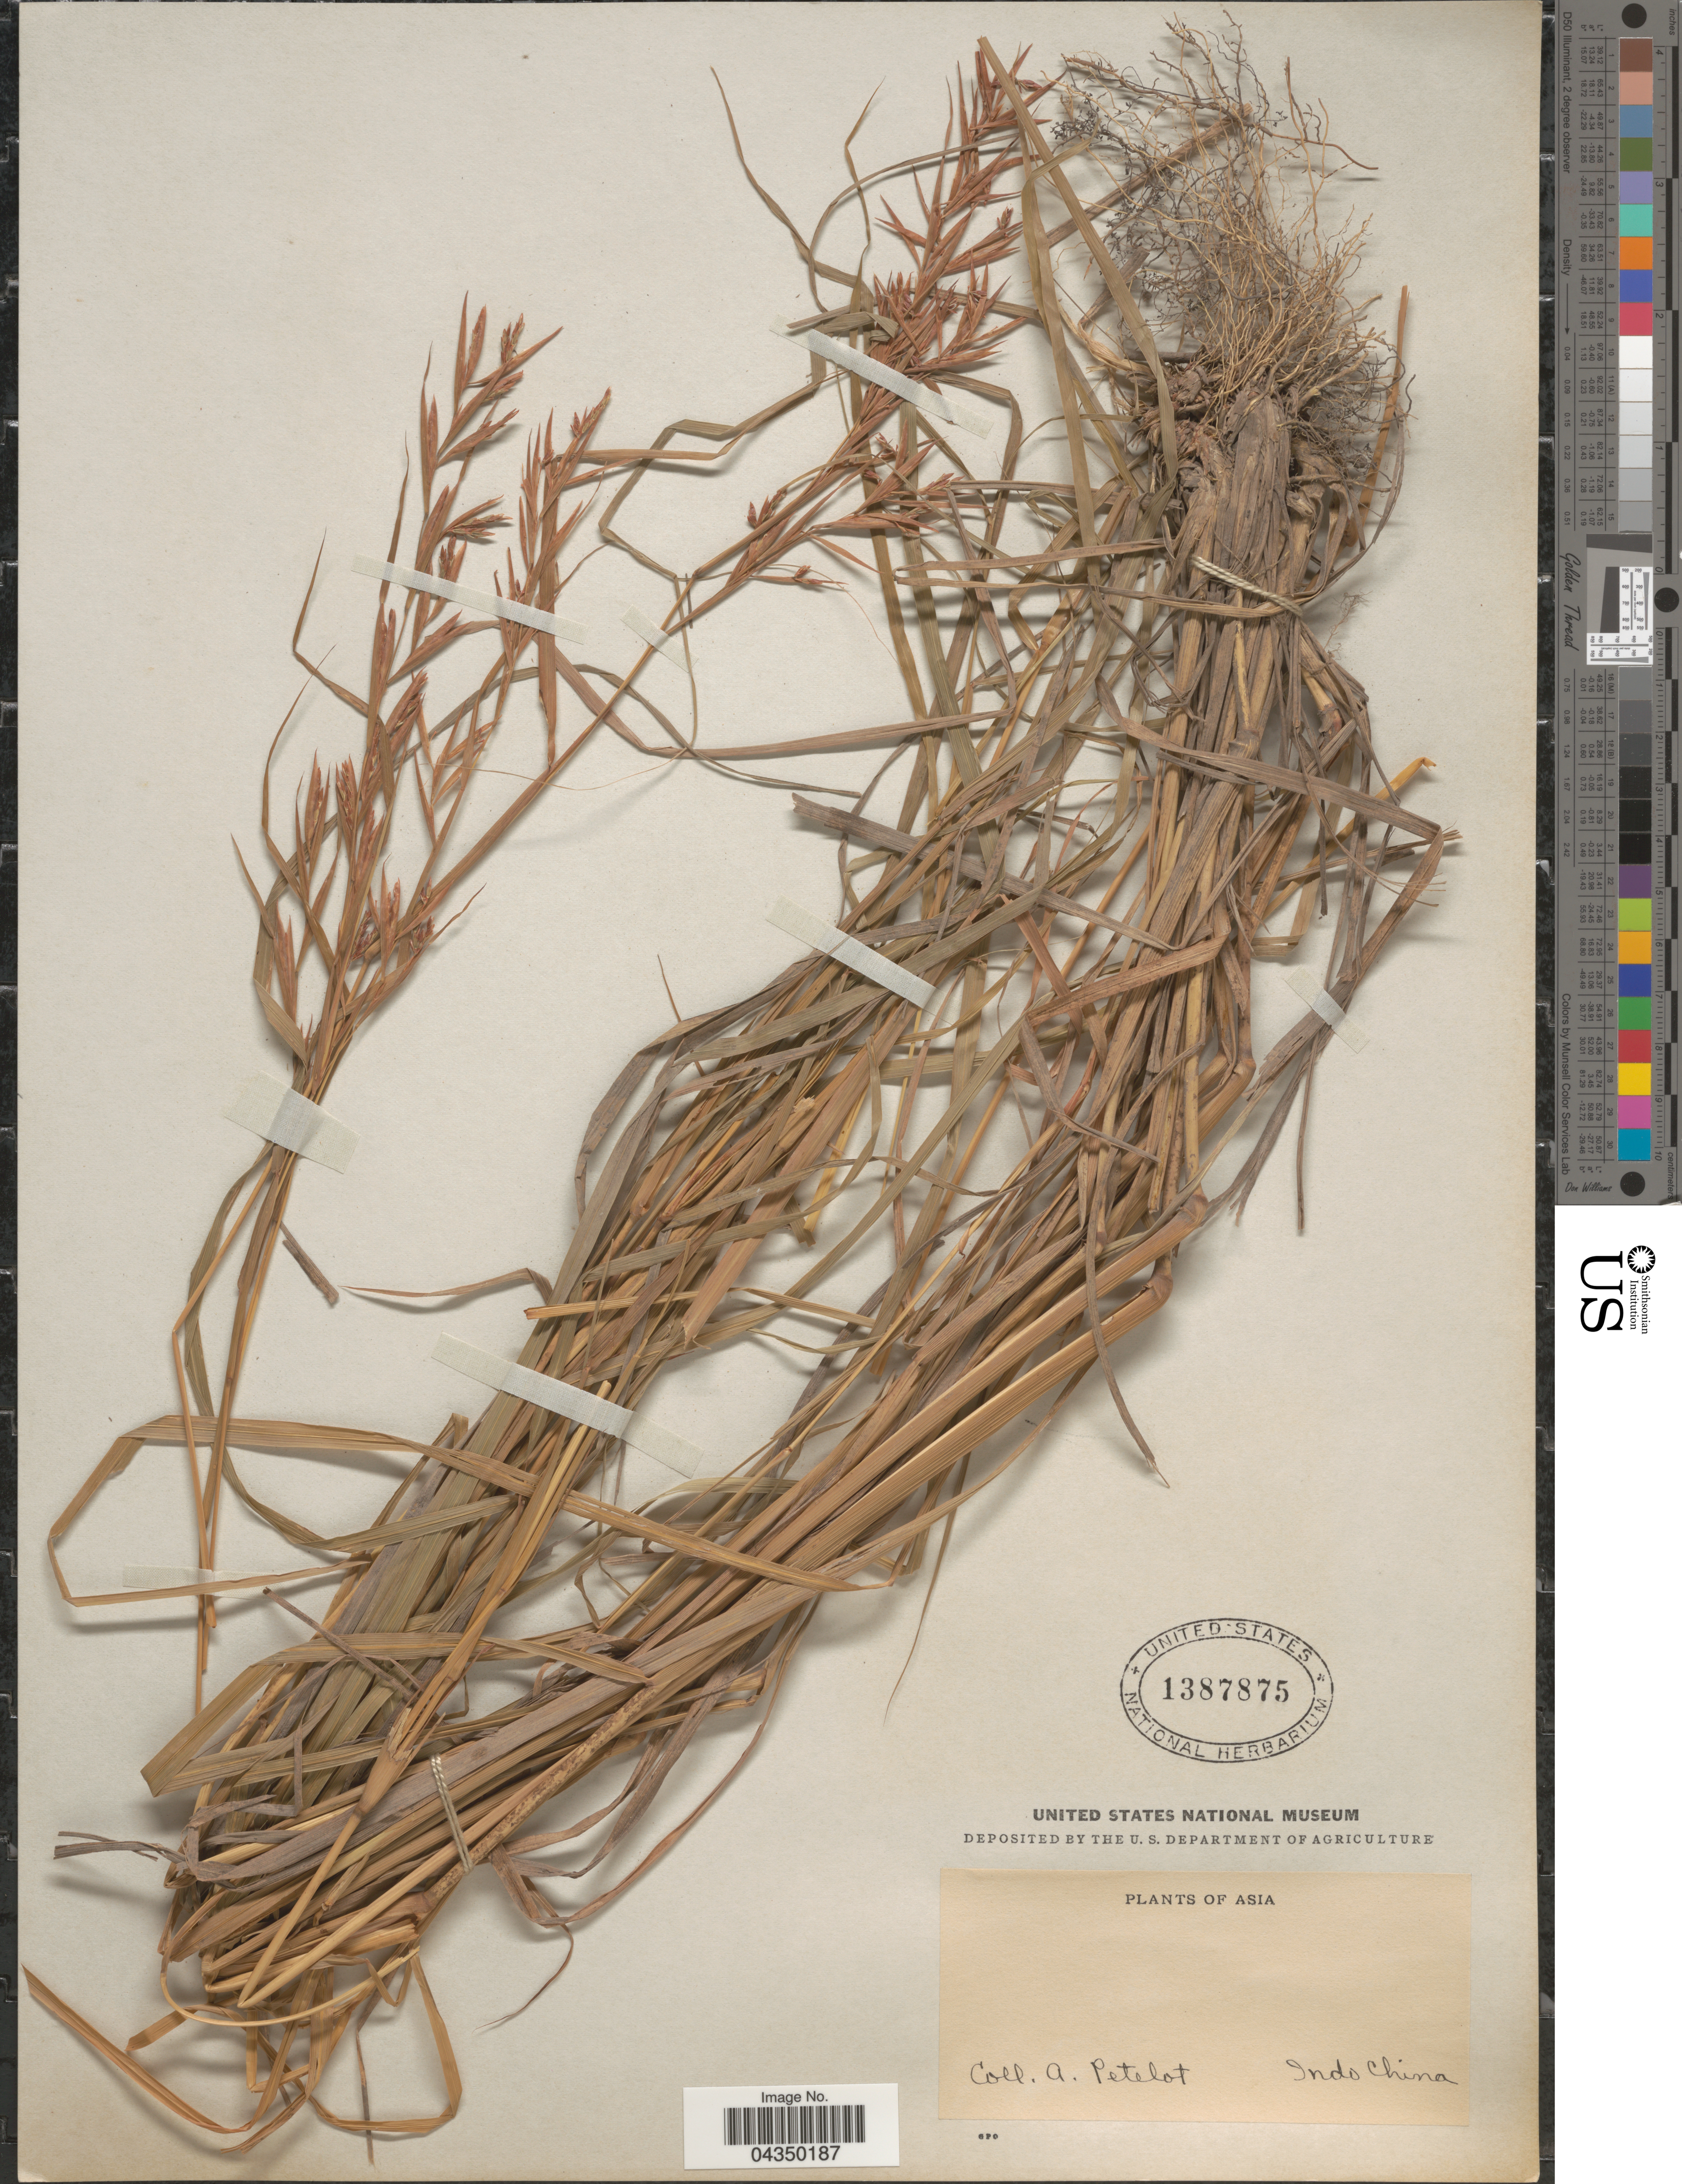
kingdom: Plantae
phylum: Tracheophyta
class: Liliopsida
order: Poales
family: Poaceae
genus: Cymbopogon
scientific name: Cymbopogon sp.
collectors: A. Petelot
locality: Indo China. Asia.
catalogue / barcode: US 1387875